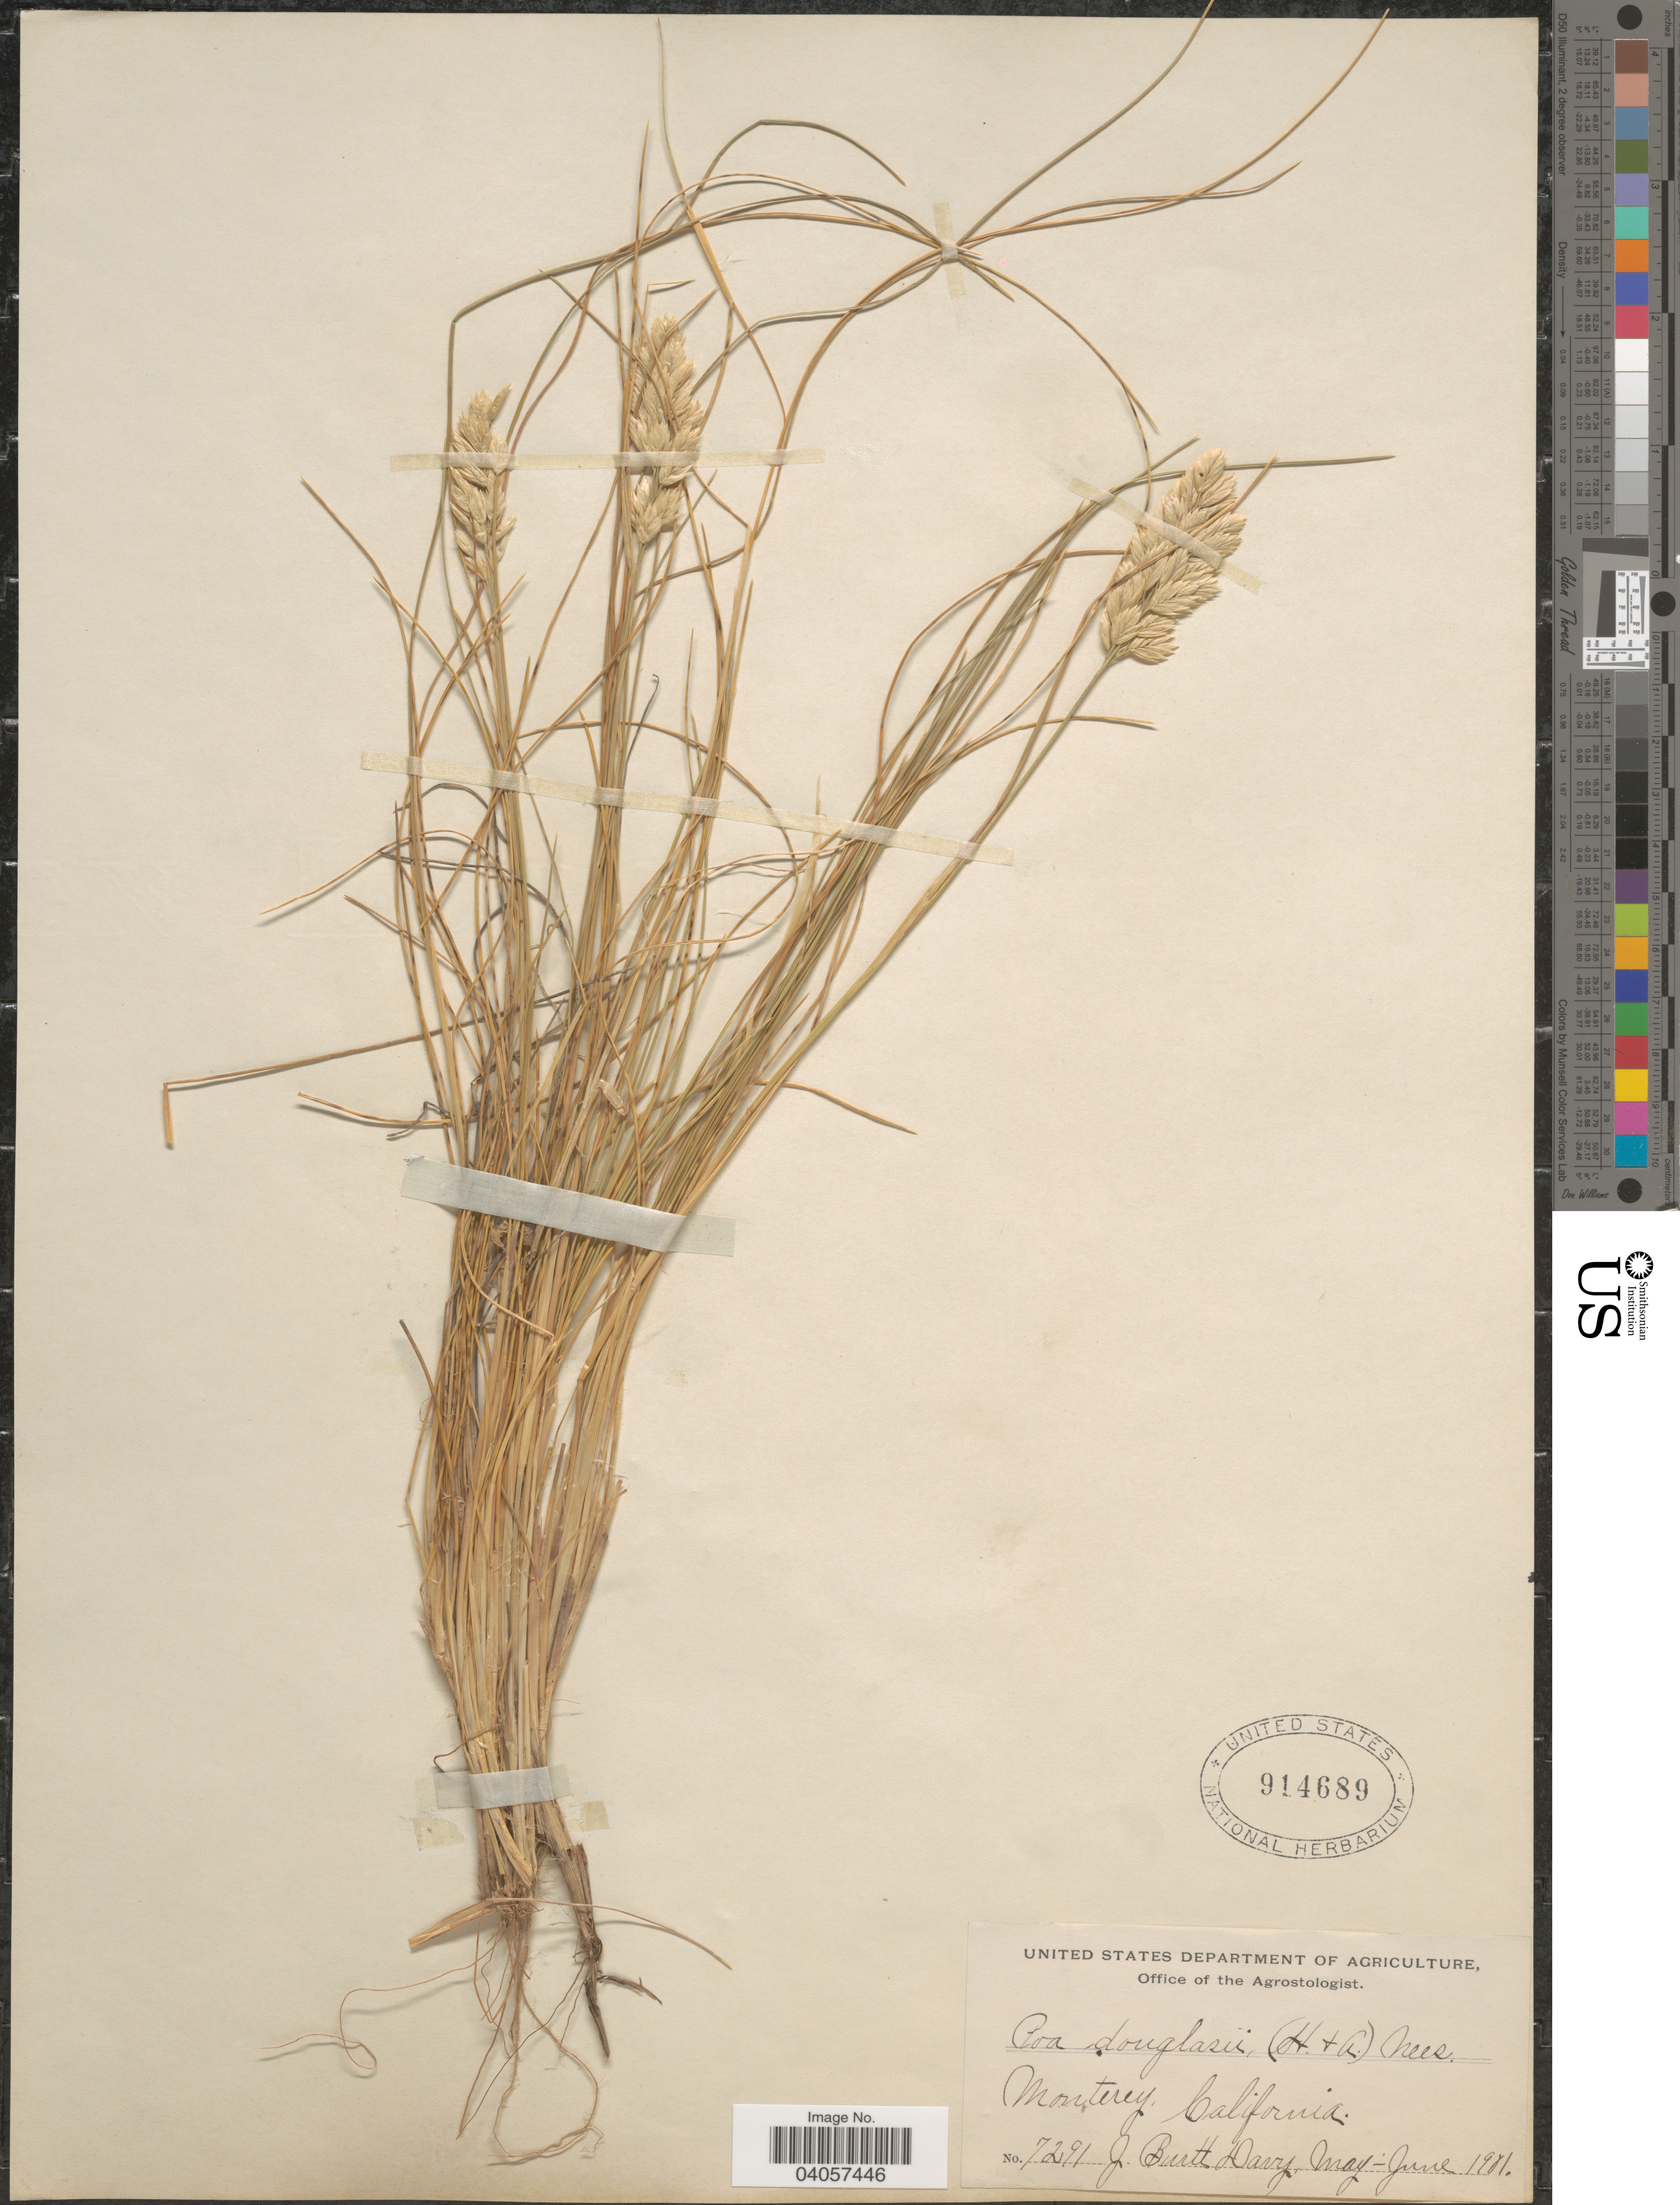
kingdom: Plantae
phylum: Tracheophyta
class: Liliopsida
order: Poales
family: Poaceae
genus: Poa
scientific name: Poa douglasii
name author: Nees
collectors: J. Burtt Davy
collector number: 7291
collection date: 1901-05/1901-06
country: United States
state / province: California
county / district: Monterey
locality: Monterey.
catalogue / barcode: US 914689